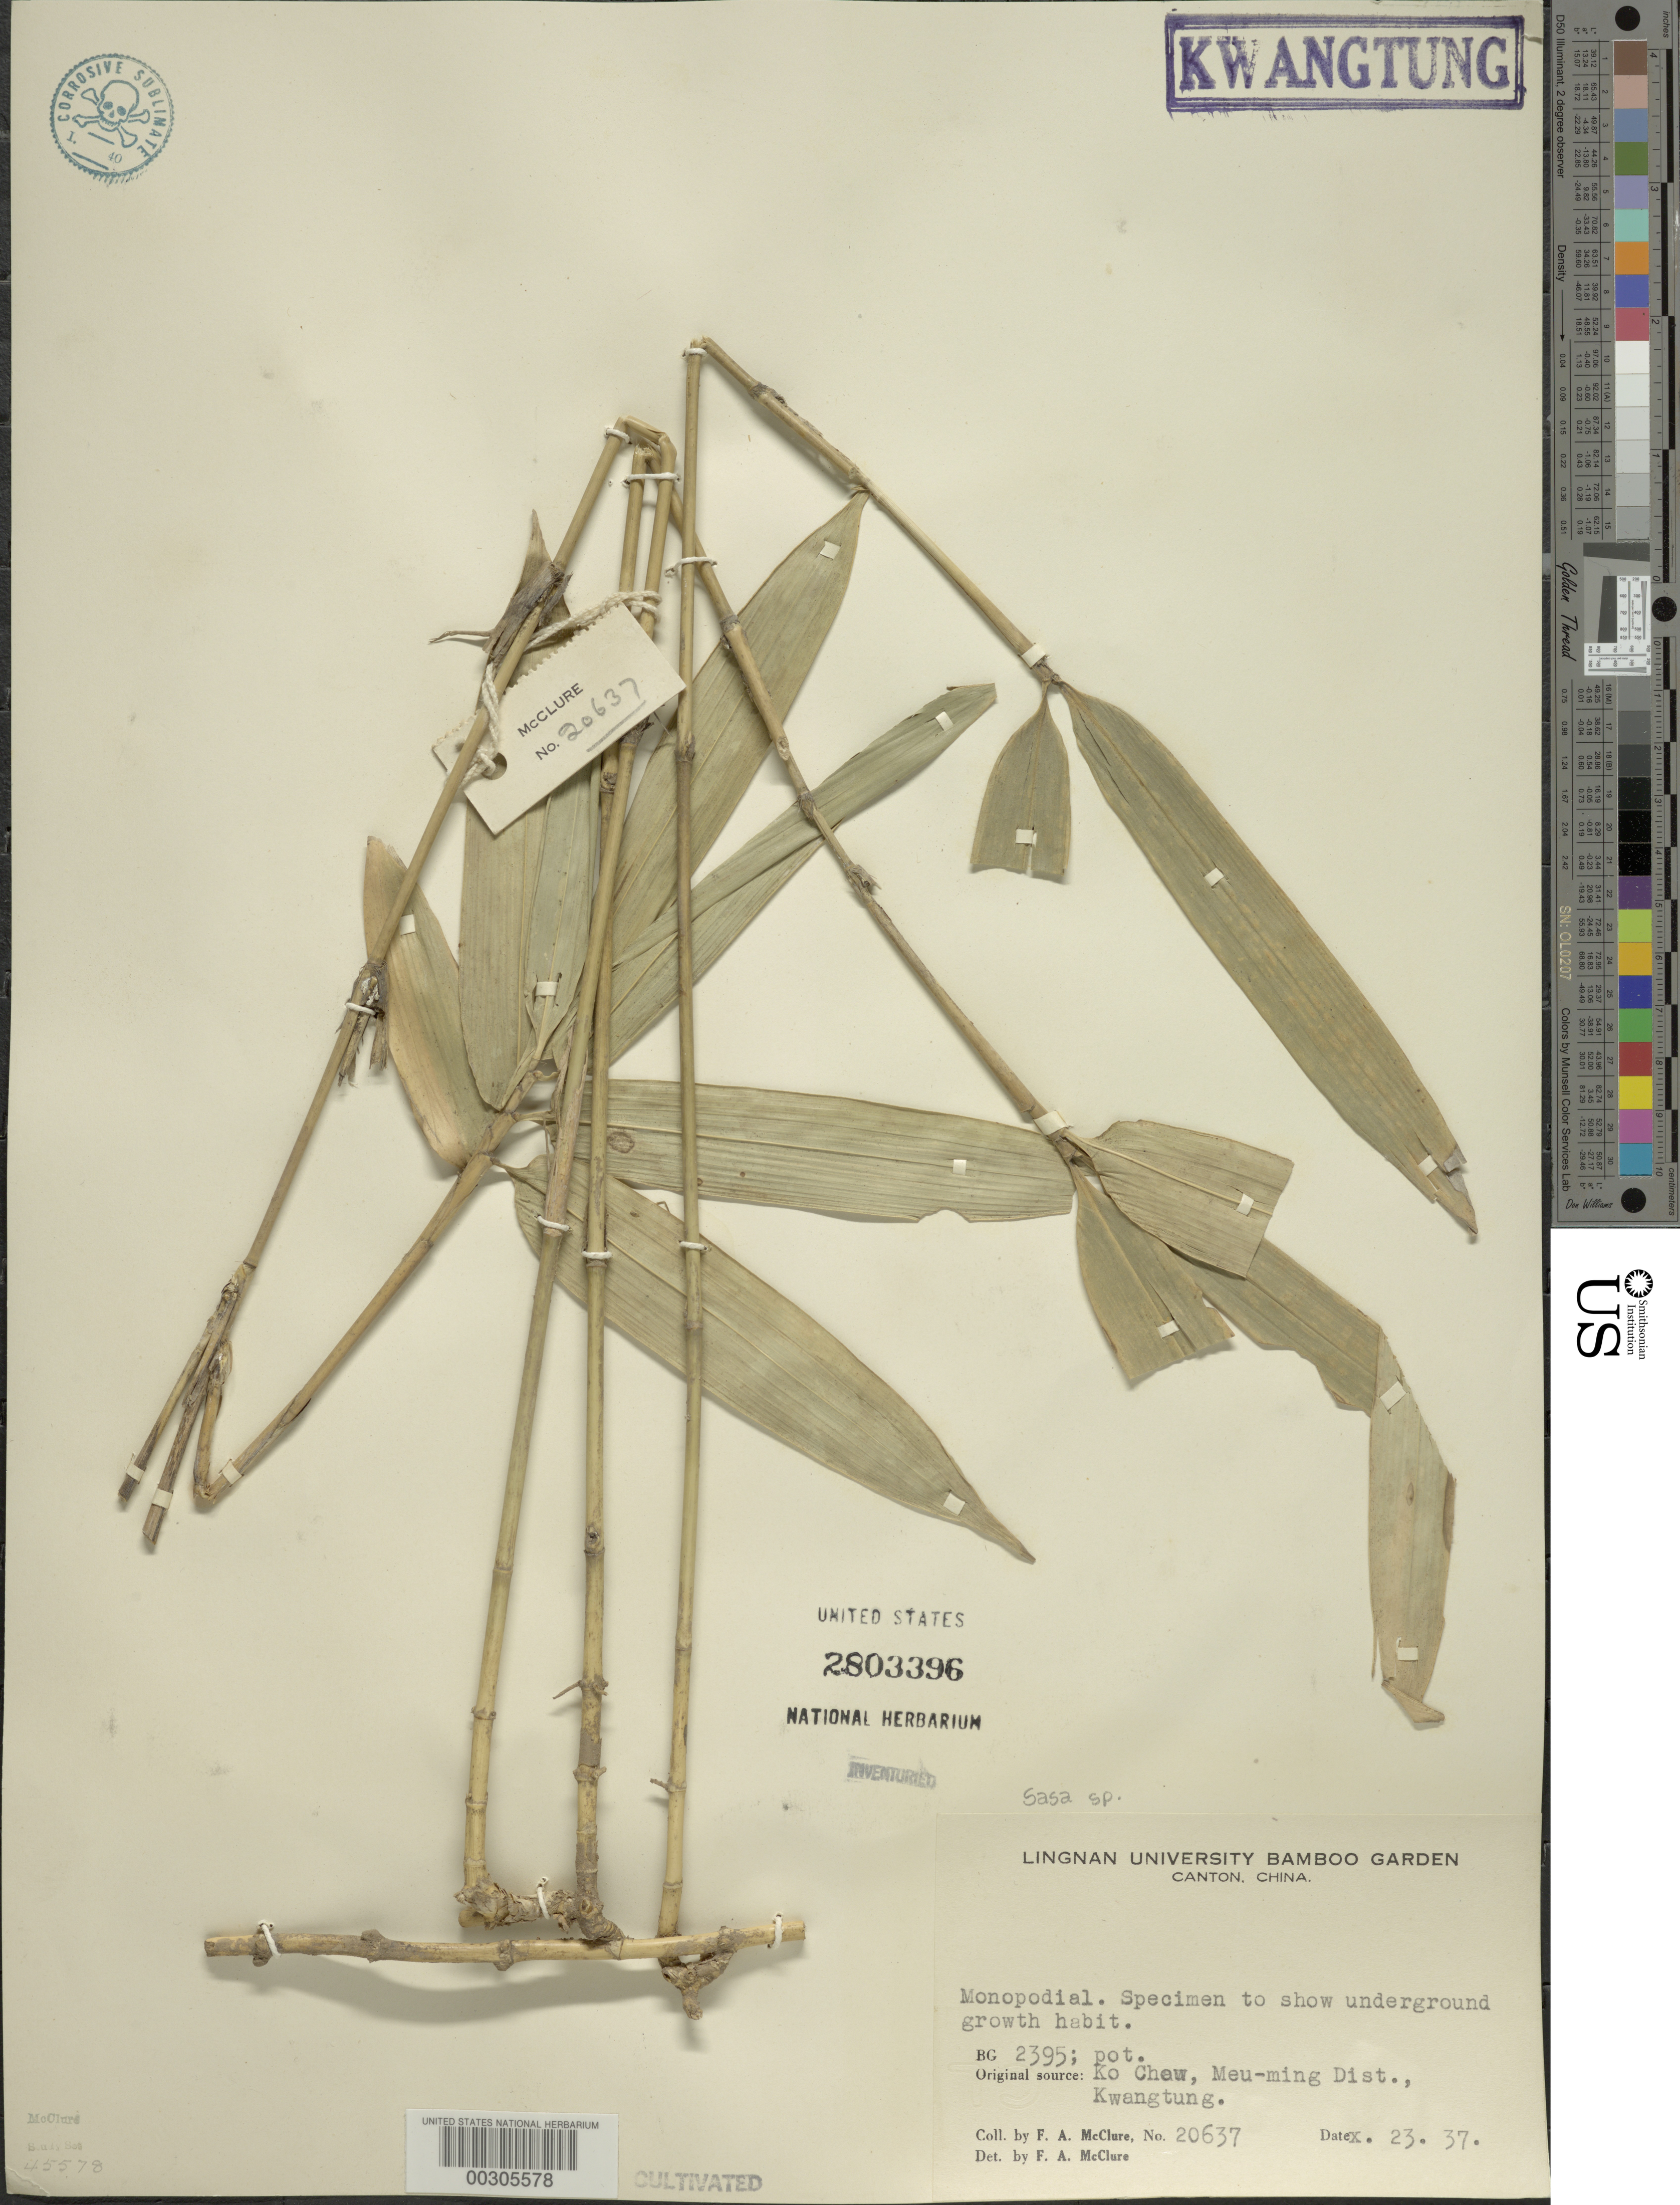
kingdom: Plantae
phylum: Tracheophyta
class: Liliopsida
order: Poales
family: Poaceae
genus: Sasa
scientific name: Sasa sp.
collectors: F. A. McClure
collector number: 20637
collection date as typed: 23 Oct 1937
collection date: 1937-10-23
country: China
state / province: Guangdong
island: Honam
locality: Lingnan univ. bg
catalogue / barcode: US 2803396